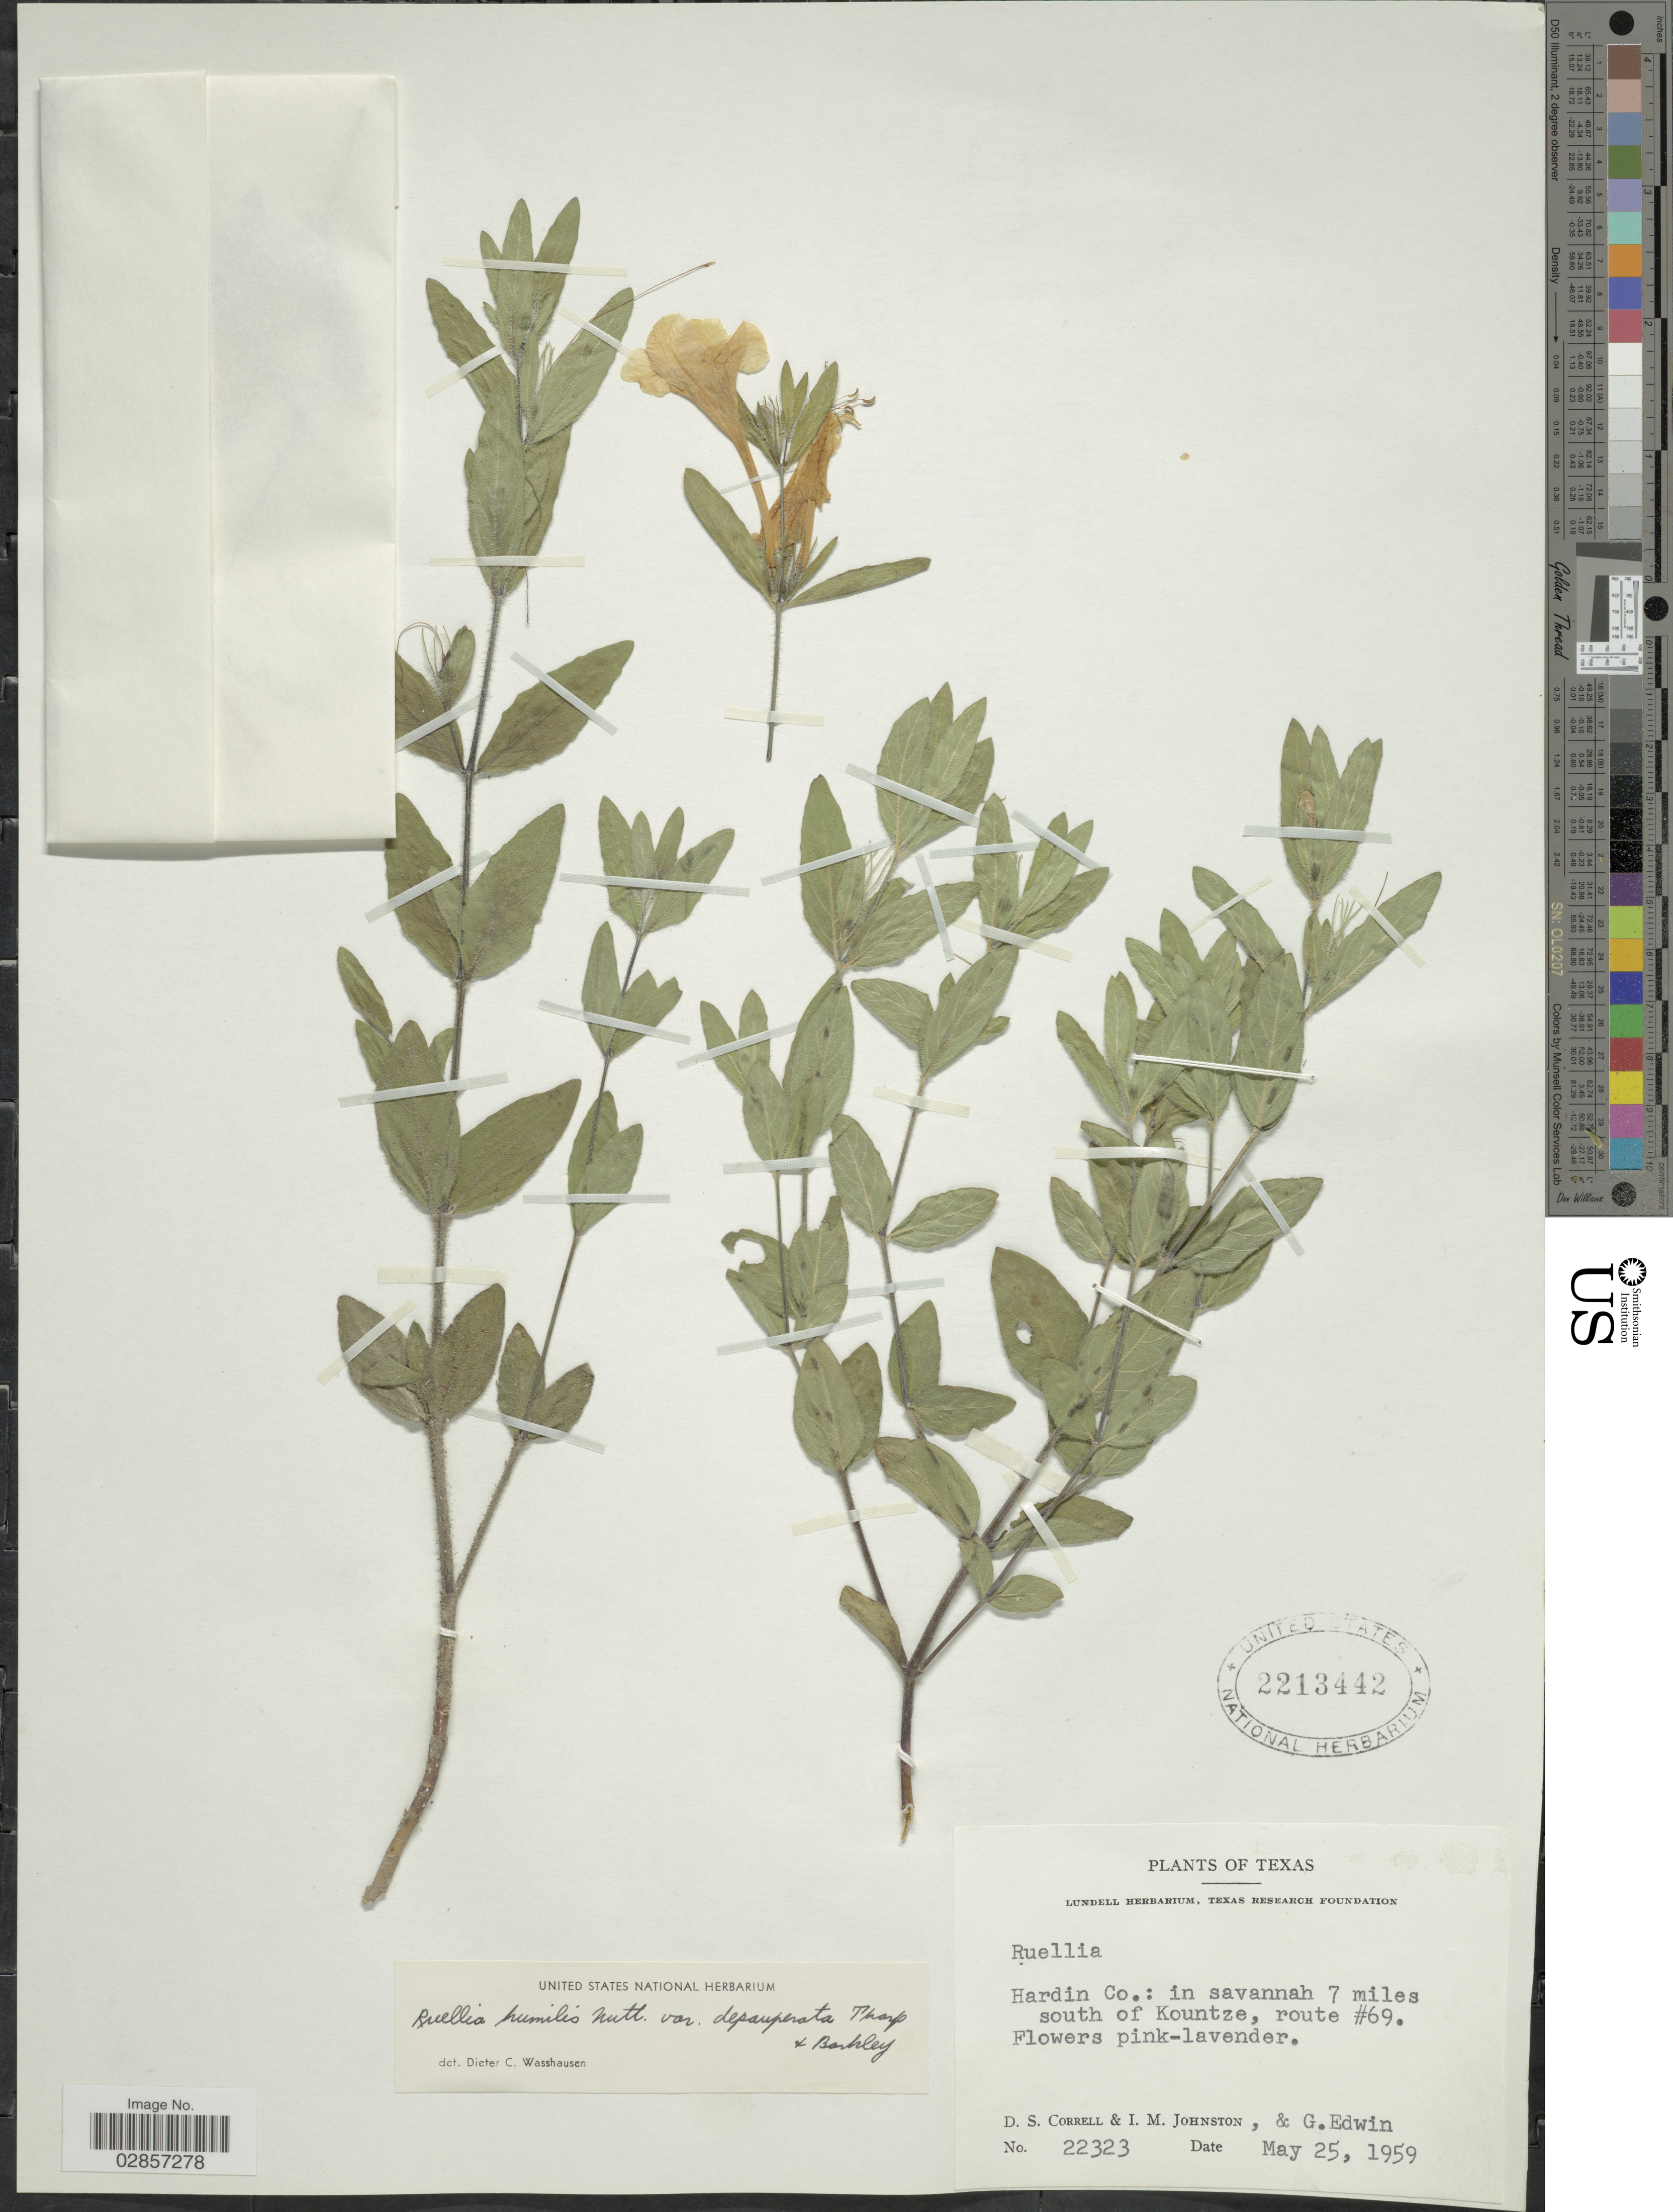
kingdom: Plantae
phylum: Tracheophyta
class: Magnoliopsida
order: Lamiales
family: Acanthaceae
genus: Ruellia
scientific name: Ruellia humilis var. depauperata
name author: Tharp & F.A. Barkley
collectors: D. S. Correll, I.M. Johnston & G. Edwin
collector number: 22323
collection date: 1959-05-25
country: United States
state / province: Texas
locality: Hardin Co.: in savannah 7 miles south of Kountze, route # 69.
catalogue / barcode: US 2213442